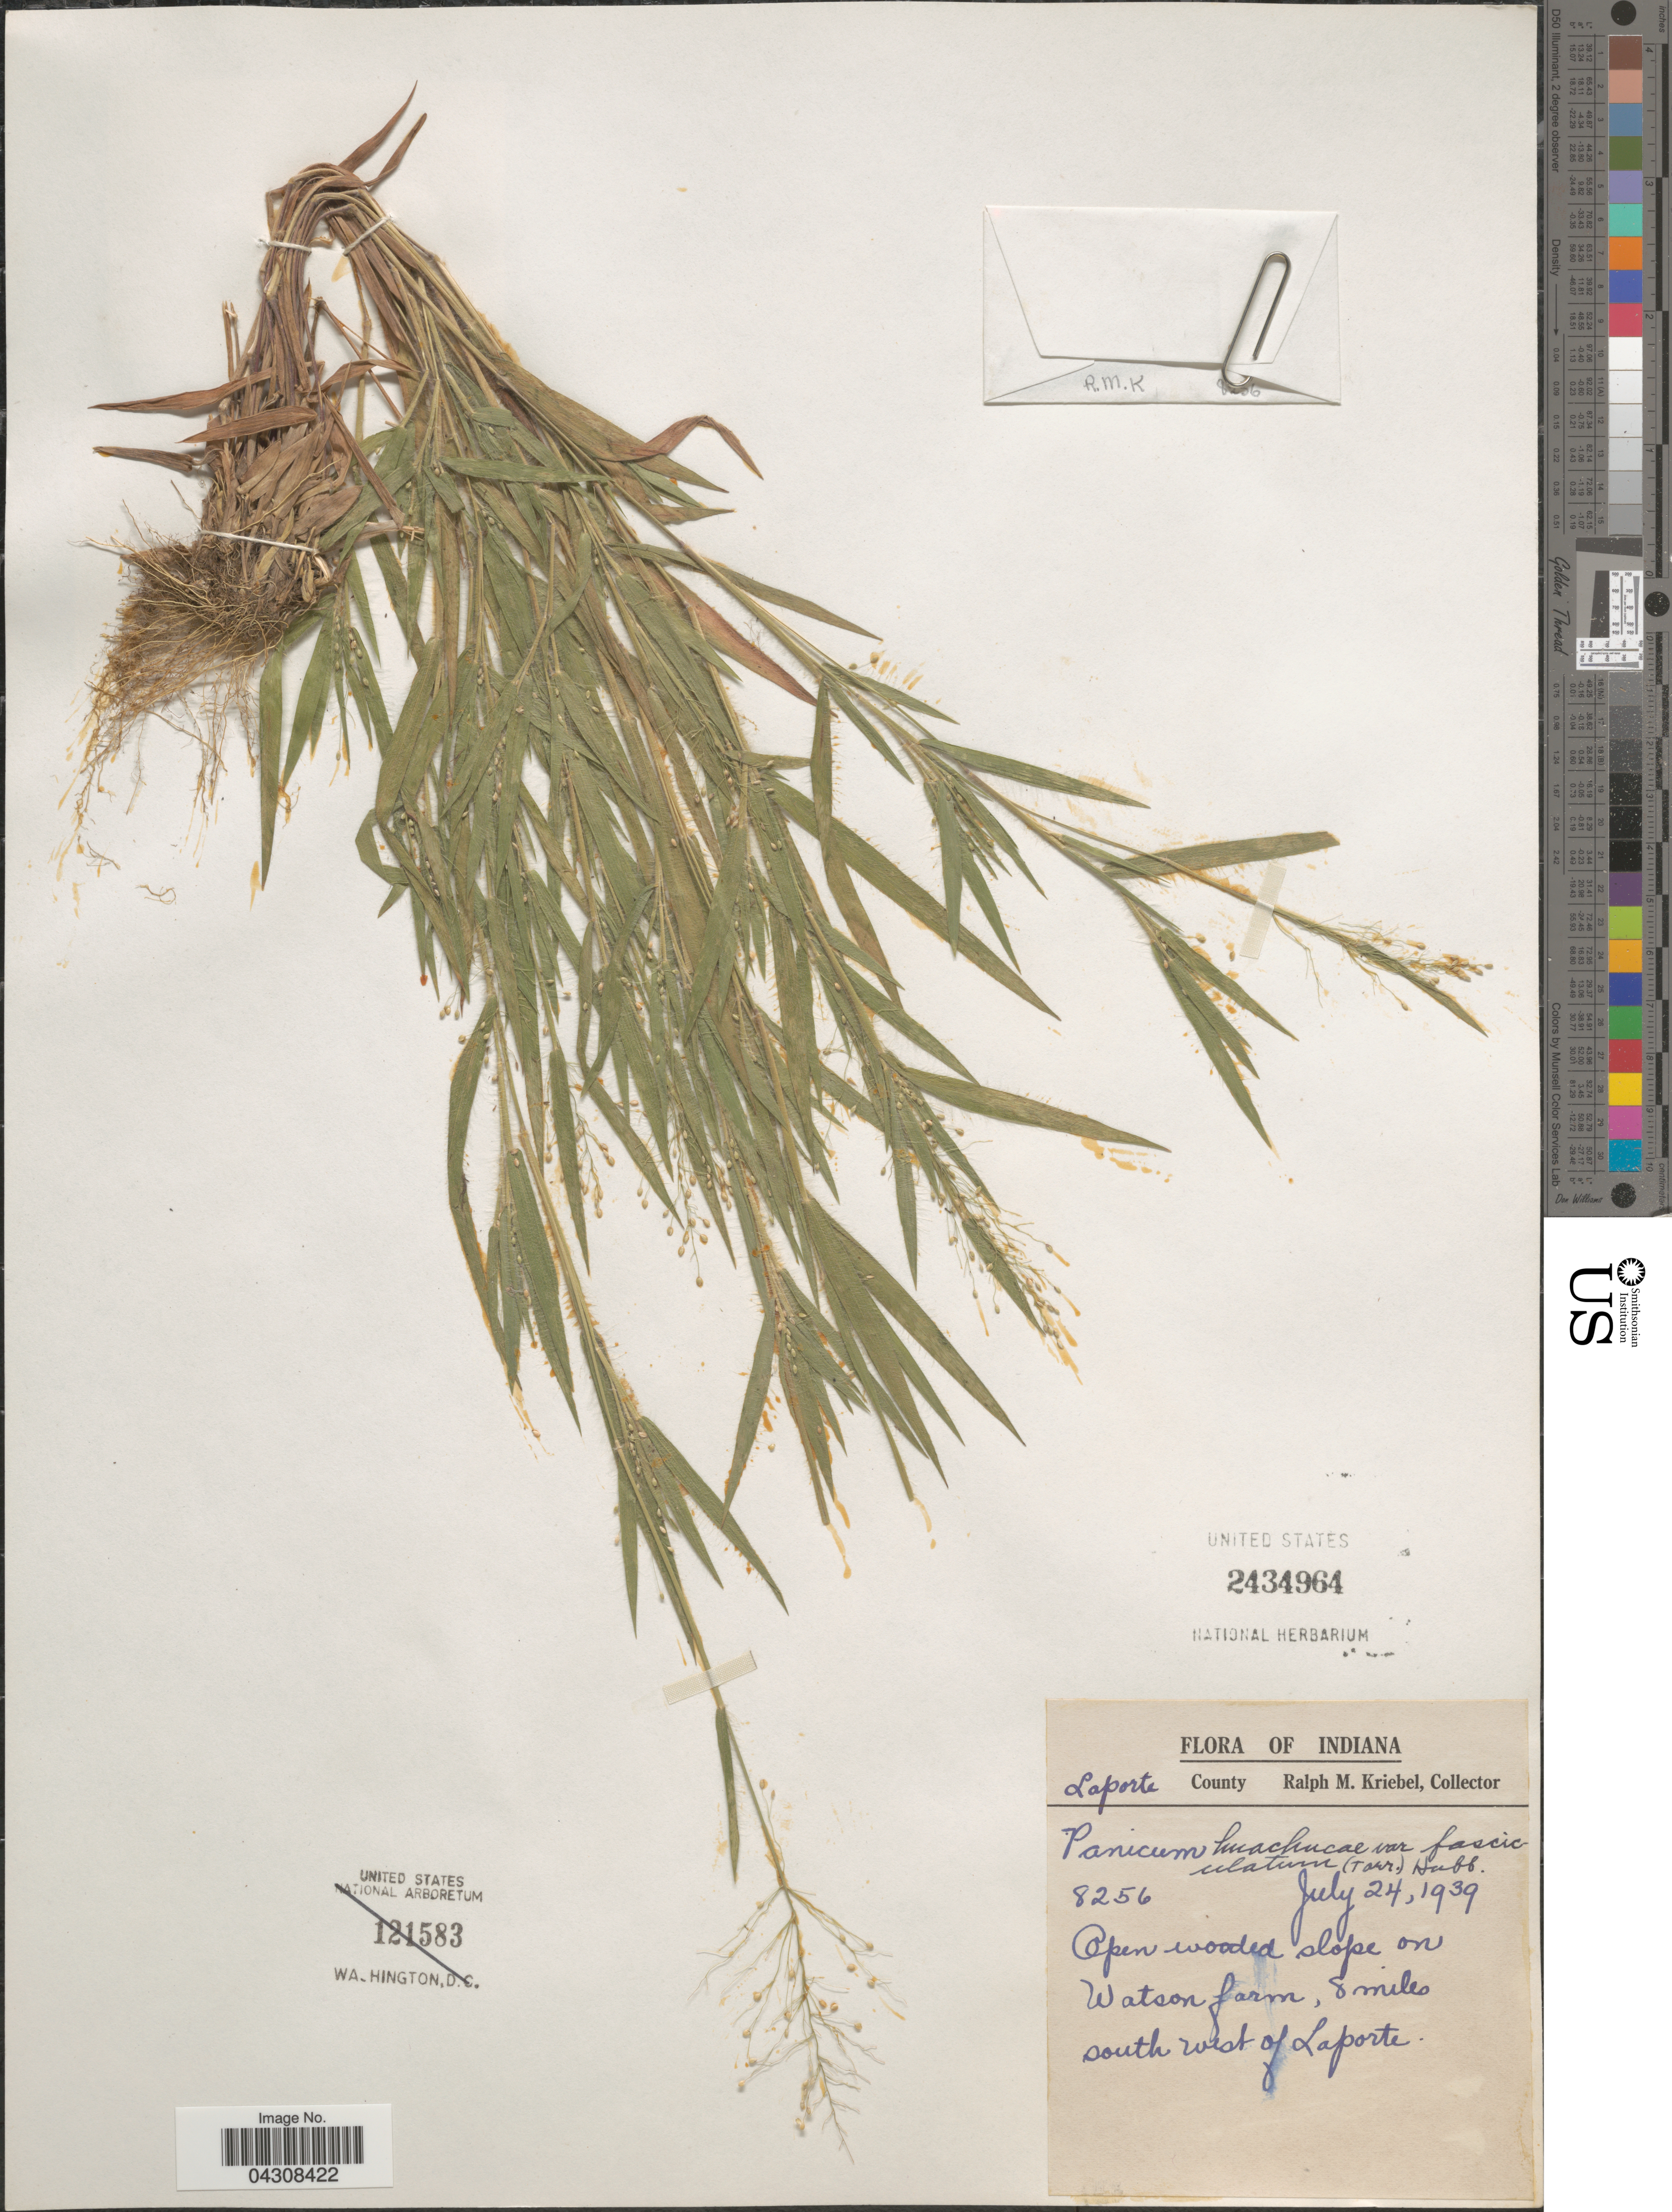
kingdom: Plantae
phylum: Tracheophyta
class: Liliopsida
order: Poales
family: Poaceae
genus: Dichanthelium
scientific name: Dichanthelium acuminatum var. acuminatum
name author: (Sw.) Gould & C.A. Clark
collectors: R. M. Kriebel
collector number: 8256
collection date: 1939-07-24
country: United States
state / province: Indiana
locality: Laporte County. Open wooded slope on Watson farm, 8 miles south west of Laporte.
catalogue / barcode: US 2434964